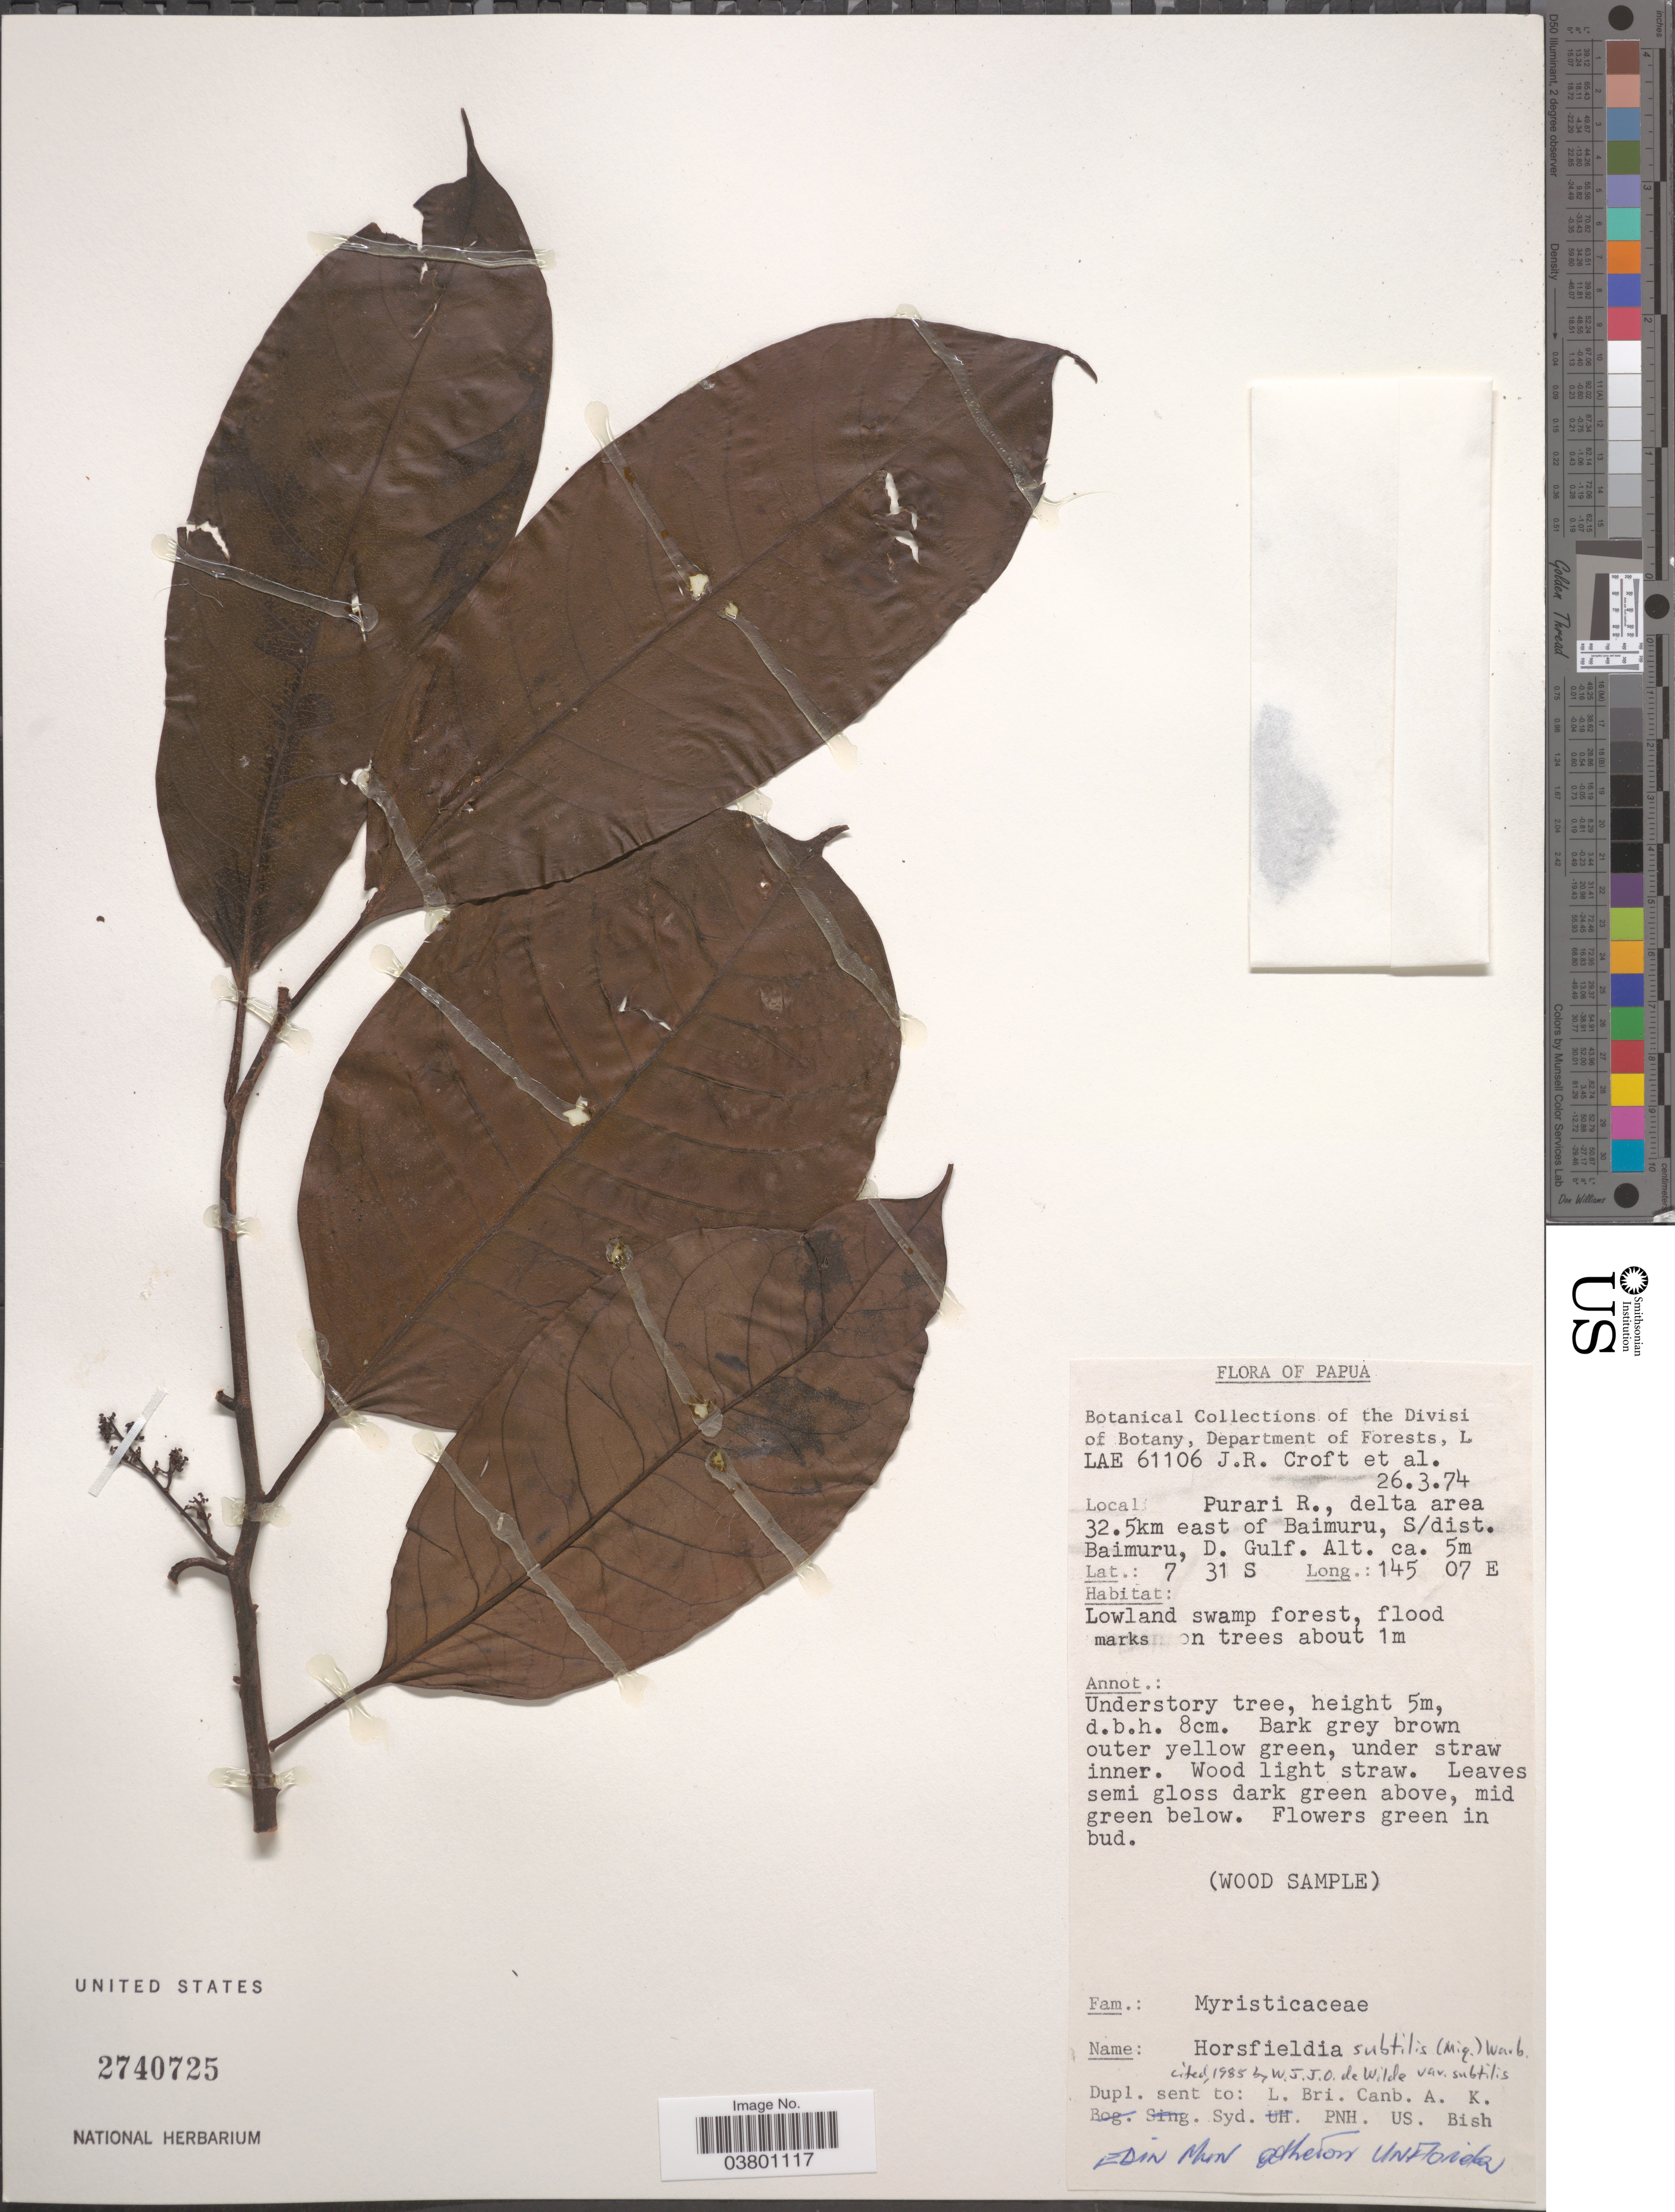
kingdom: Plantae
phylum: Tracheophyta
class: Magnoliopsida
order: Magnoliales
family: Myristicaceae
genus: Horsfieldia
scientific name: Horsfieldia subtilis var. subtilis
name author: Warb.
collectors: J. R. Croft & et al.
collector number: LAE 61106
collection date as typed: Transcribed d/m/y: 26/3/74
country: Papua New Guinea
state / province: Gulf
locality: Papua. Purari R., delta area 32.5km east of Baimuru, S/dist. Baimuru, D. Gulf.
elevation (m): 5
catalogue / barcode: US 2740725